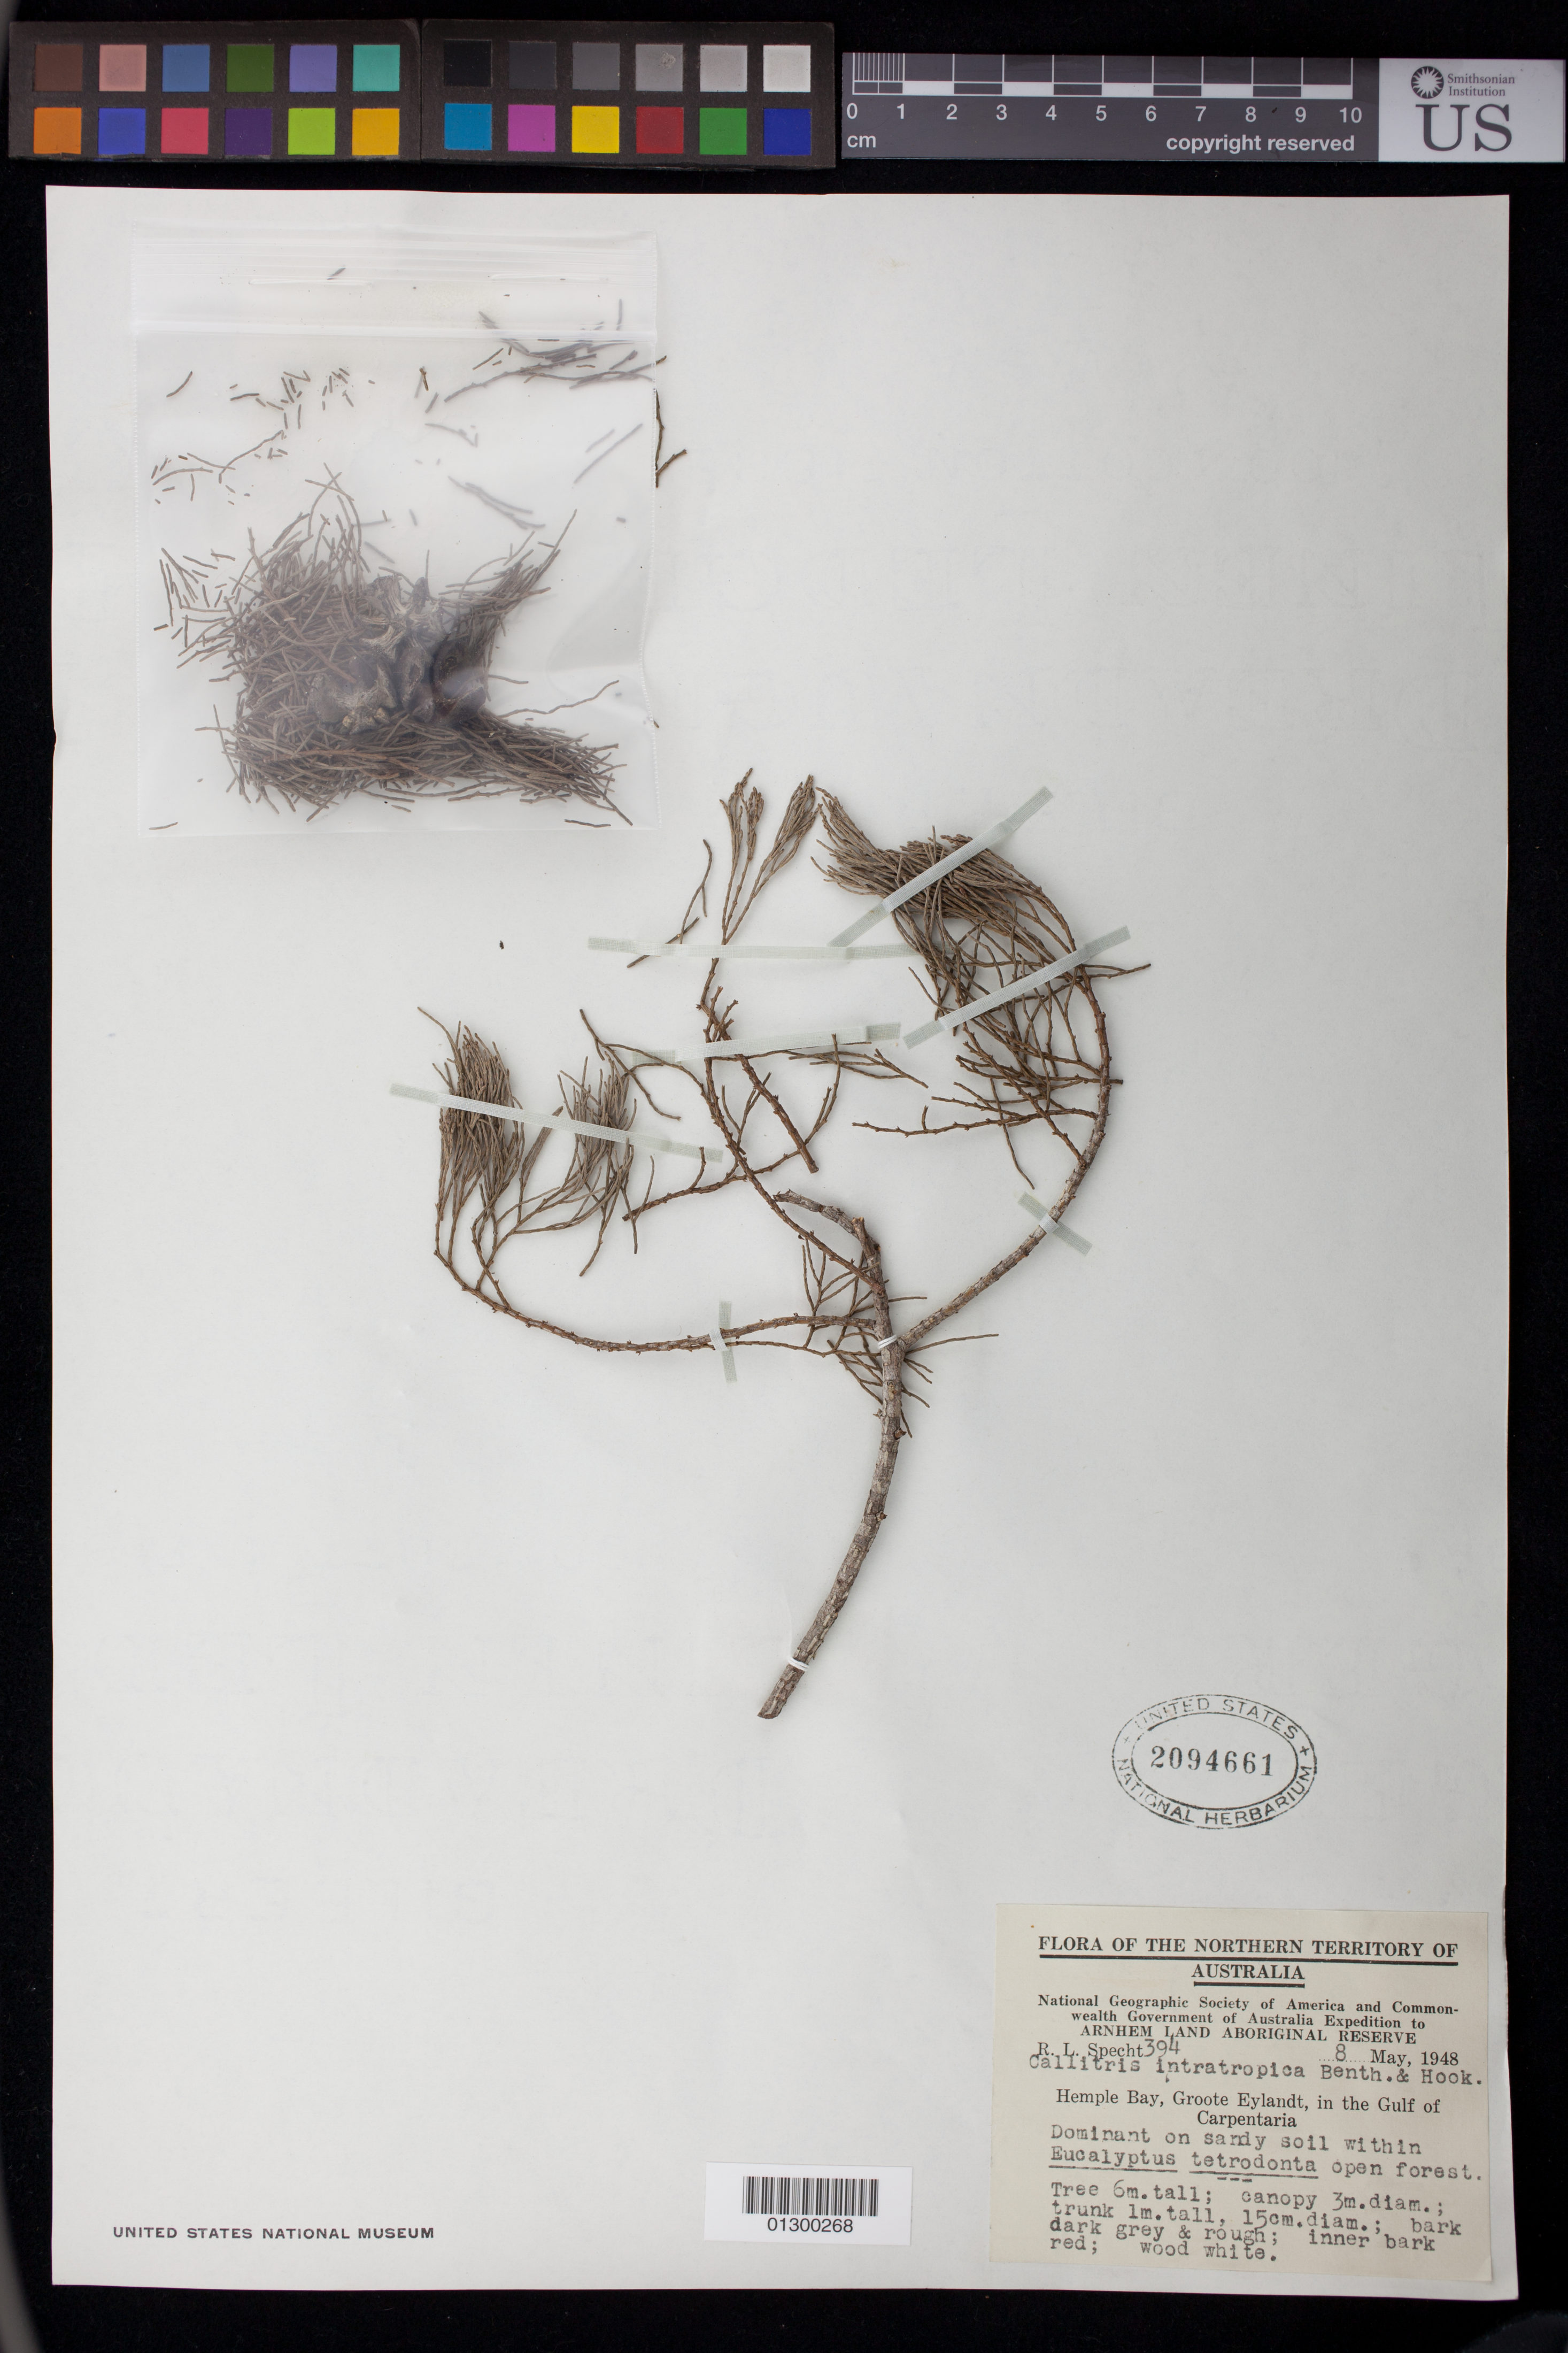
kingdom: Plantae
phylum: Tracheophyta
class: Pinopsida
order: Pinales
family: Cupressaceae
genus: Callitris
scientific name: Callitris intratropica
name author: R.T. Baker & H.G. Sm.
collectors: R. L. Specht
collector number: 394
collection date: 1948-05-08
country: Australia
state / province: Northern Territory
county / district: East Arnhem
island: Groote Eylandt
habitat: Dominant on sandy soil within Eucalyptus tetrodonta open forest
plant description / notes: Tree 6 m. tall; canopy 3 m. diam.; trunk 1 m. tall, 15 cm. diam.; bark dark grey and rough; inner bark red; wood white.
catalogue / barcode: US 2094661